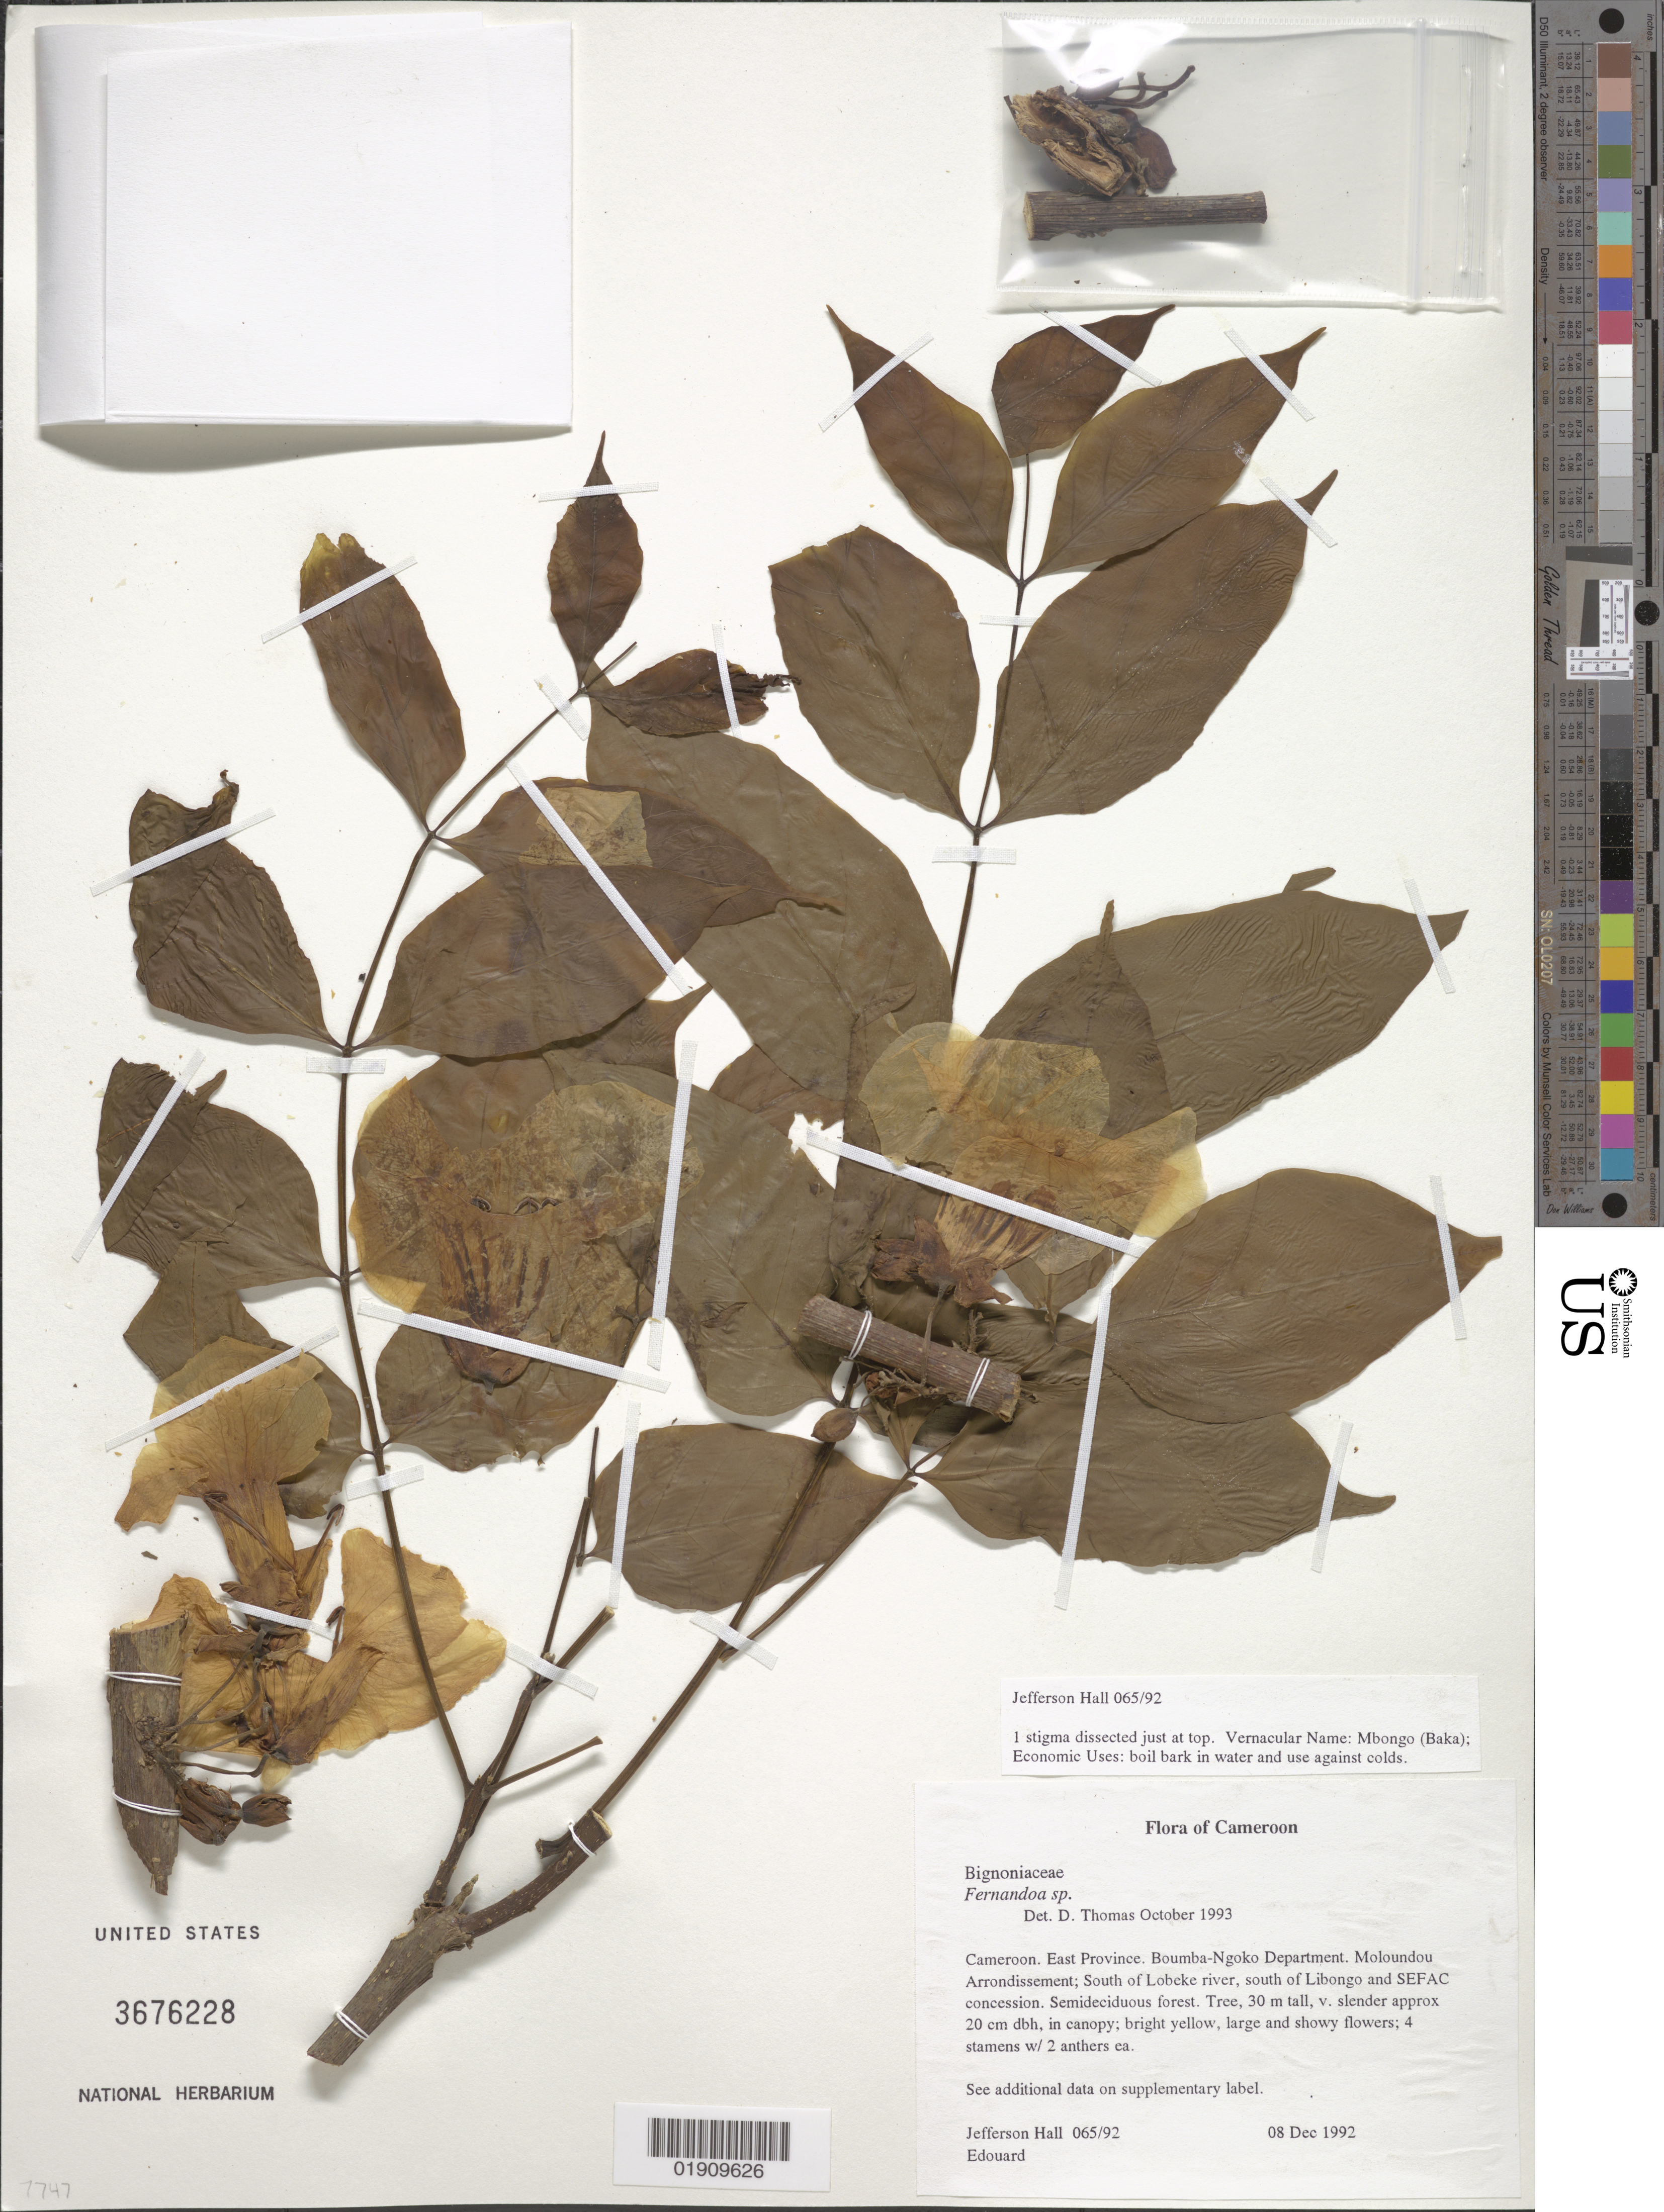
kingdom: Plantae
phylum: Tracheophyta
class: Magnoliopsida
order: Lamiales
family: Bignoniaceae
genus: Fernandoa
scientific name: Fernandoa sp.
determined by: Thomas, D.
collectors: J. Hall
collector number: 065/92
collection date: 1992-12-08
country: Cameroon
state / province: Est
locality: Boumba-Ngoko Department. Boumba-Ngoko Department. Moloundou Arroundissement; South of Lobeke river, south of Libongo and SEFAC concession.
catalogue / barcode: US 3676228